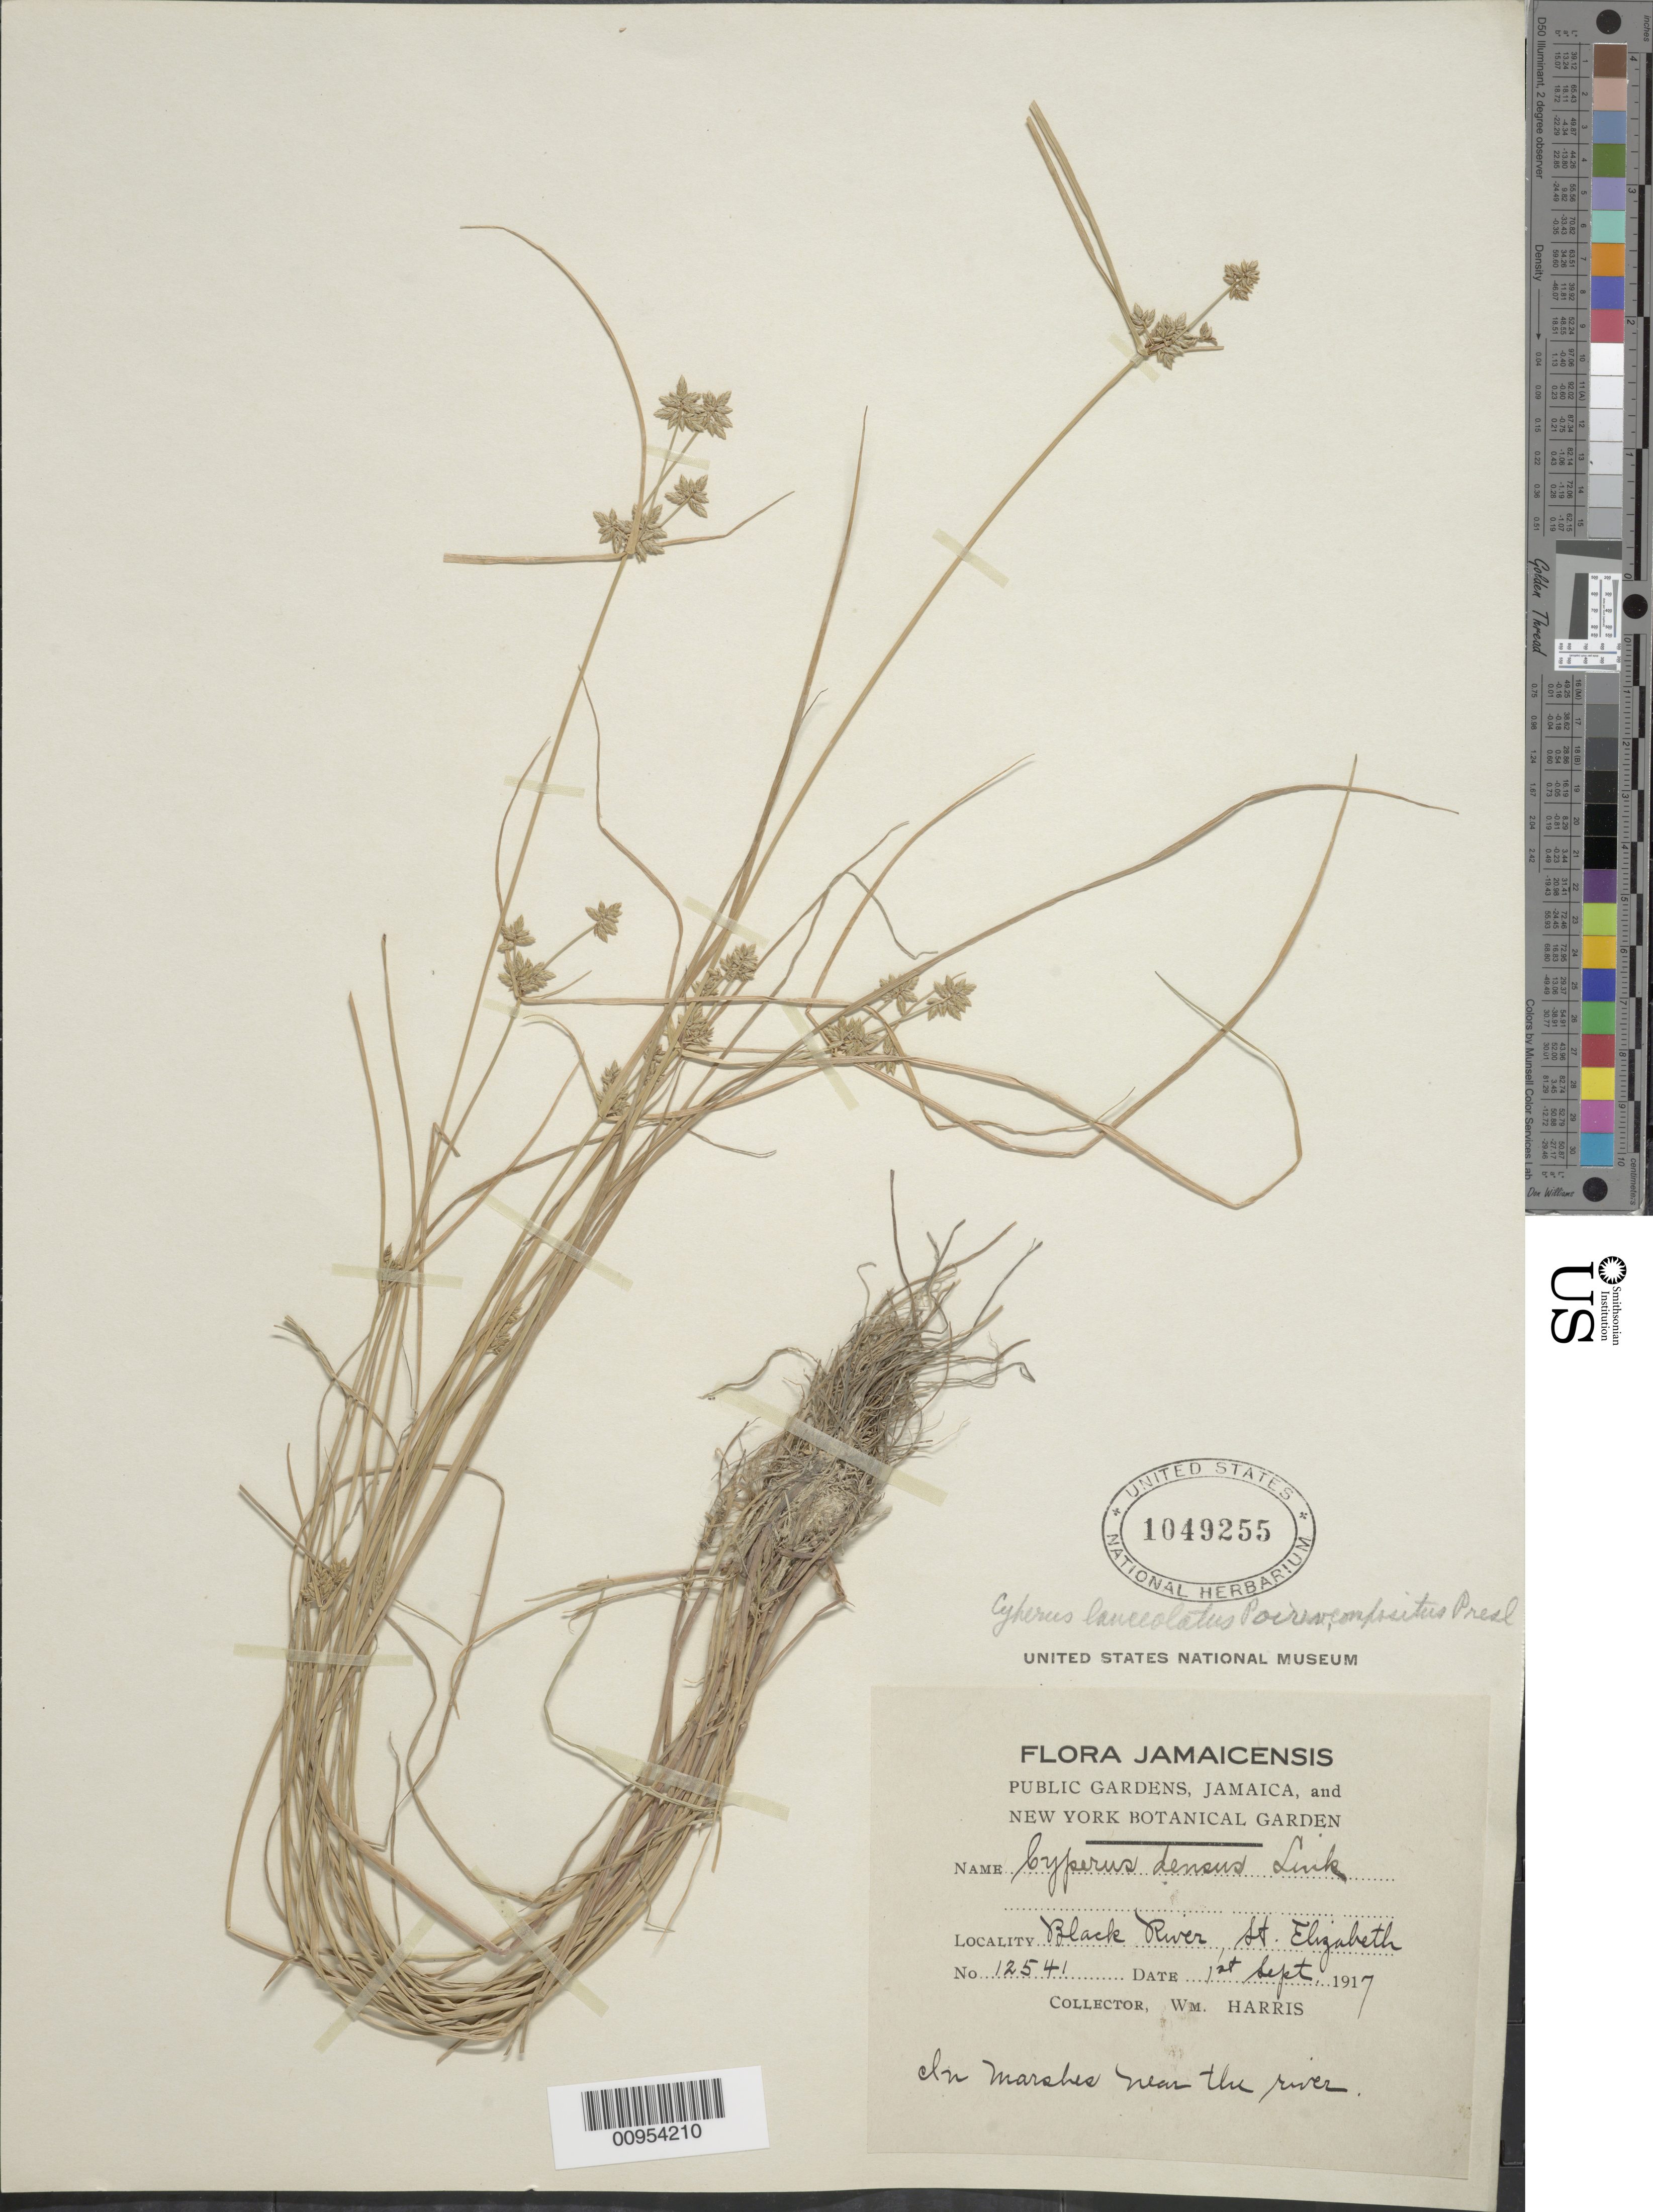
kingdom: Plantae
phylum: Tracheophyta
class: Liliopsida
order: Poales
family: Cyperaceae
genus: Cyperus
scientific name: Cyperus lanceolatus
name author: Poir.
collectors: W. H. Harris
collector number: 12541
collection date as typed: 01 Sep 1917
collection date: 1917-09-01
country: Jamaica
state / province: Saint Elizabeth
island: Jamaica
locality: Black River, in marshes near the river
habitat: In marshes near the river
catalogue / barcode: US 1049255